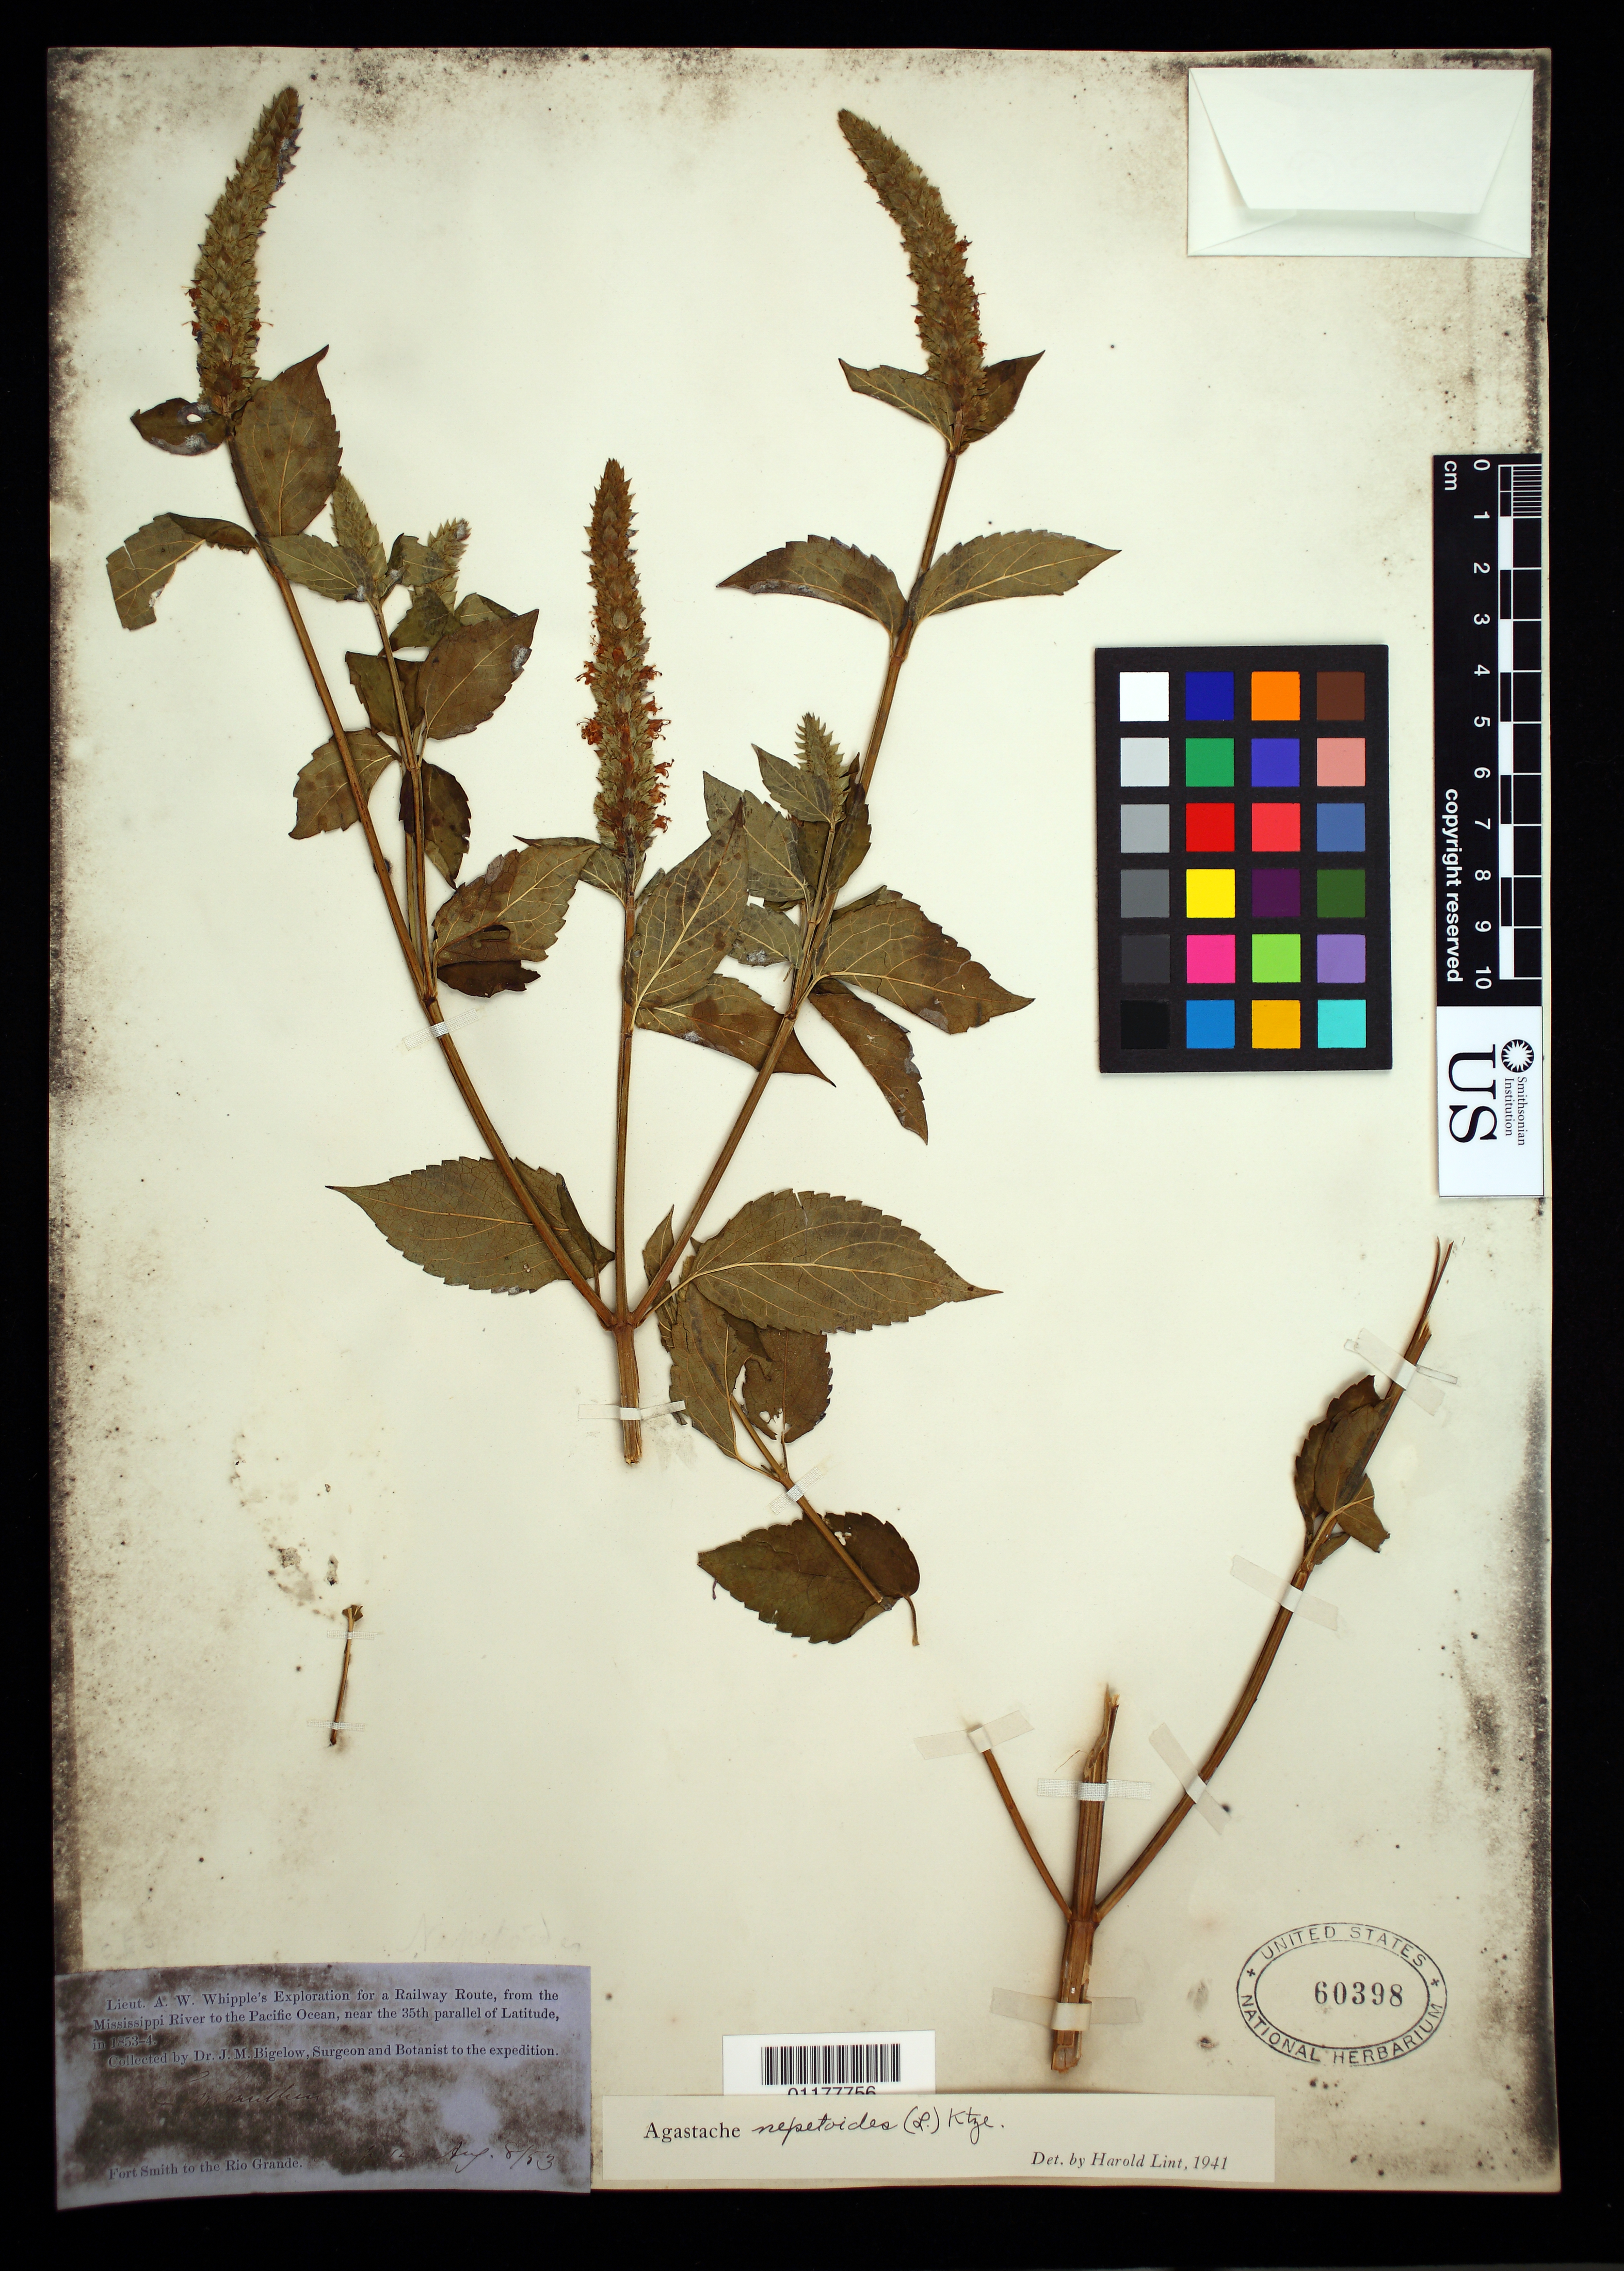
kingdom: Plantae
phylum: Tracheophyta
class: Magnoliopsida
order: Lamiales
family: Lamiaceae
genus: Agastache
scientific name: Agastache nepetoides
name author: (L.) Kuntze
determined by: Lint, H. L.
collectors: J. M. Bigelow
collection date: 1853-08-08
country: United States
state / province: Arkansas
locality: Fort Smith, Camp 14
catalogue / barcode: US 60398